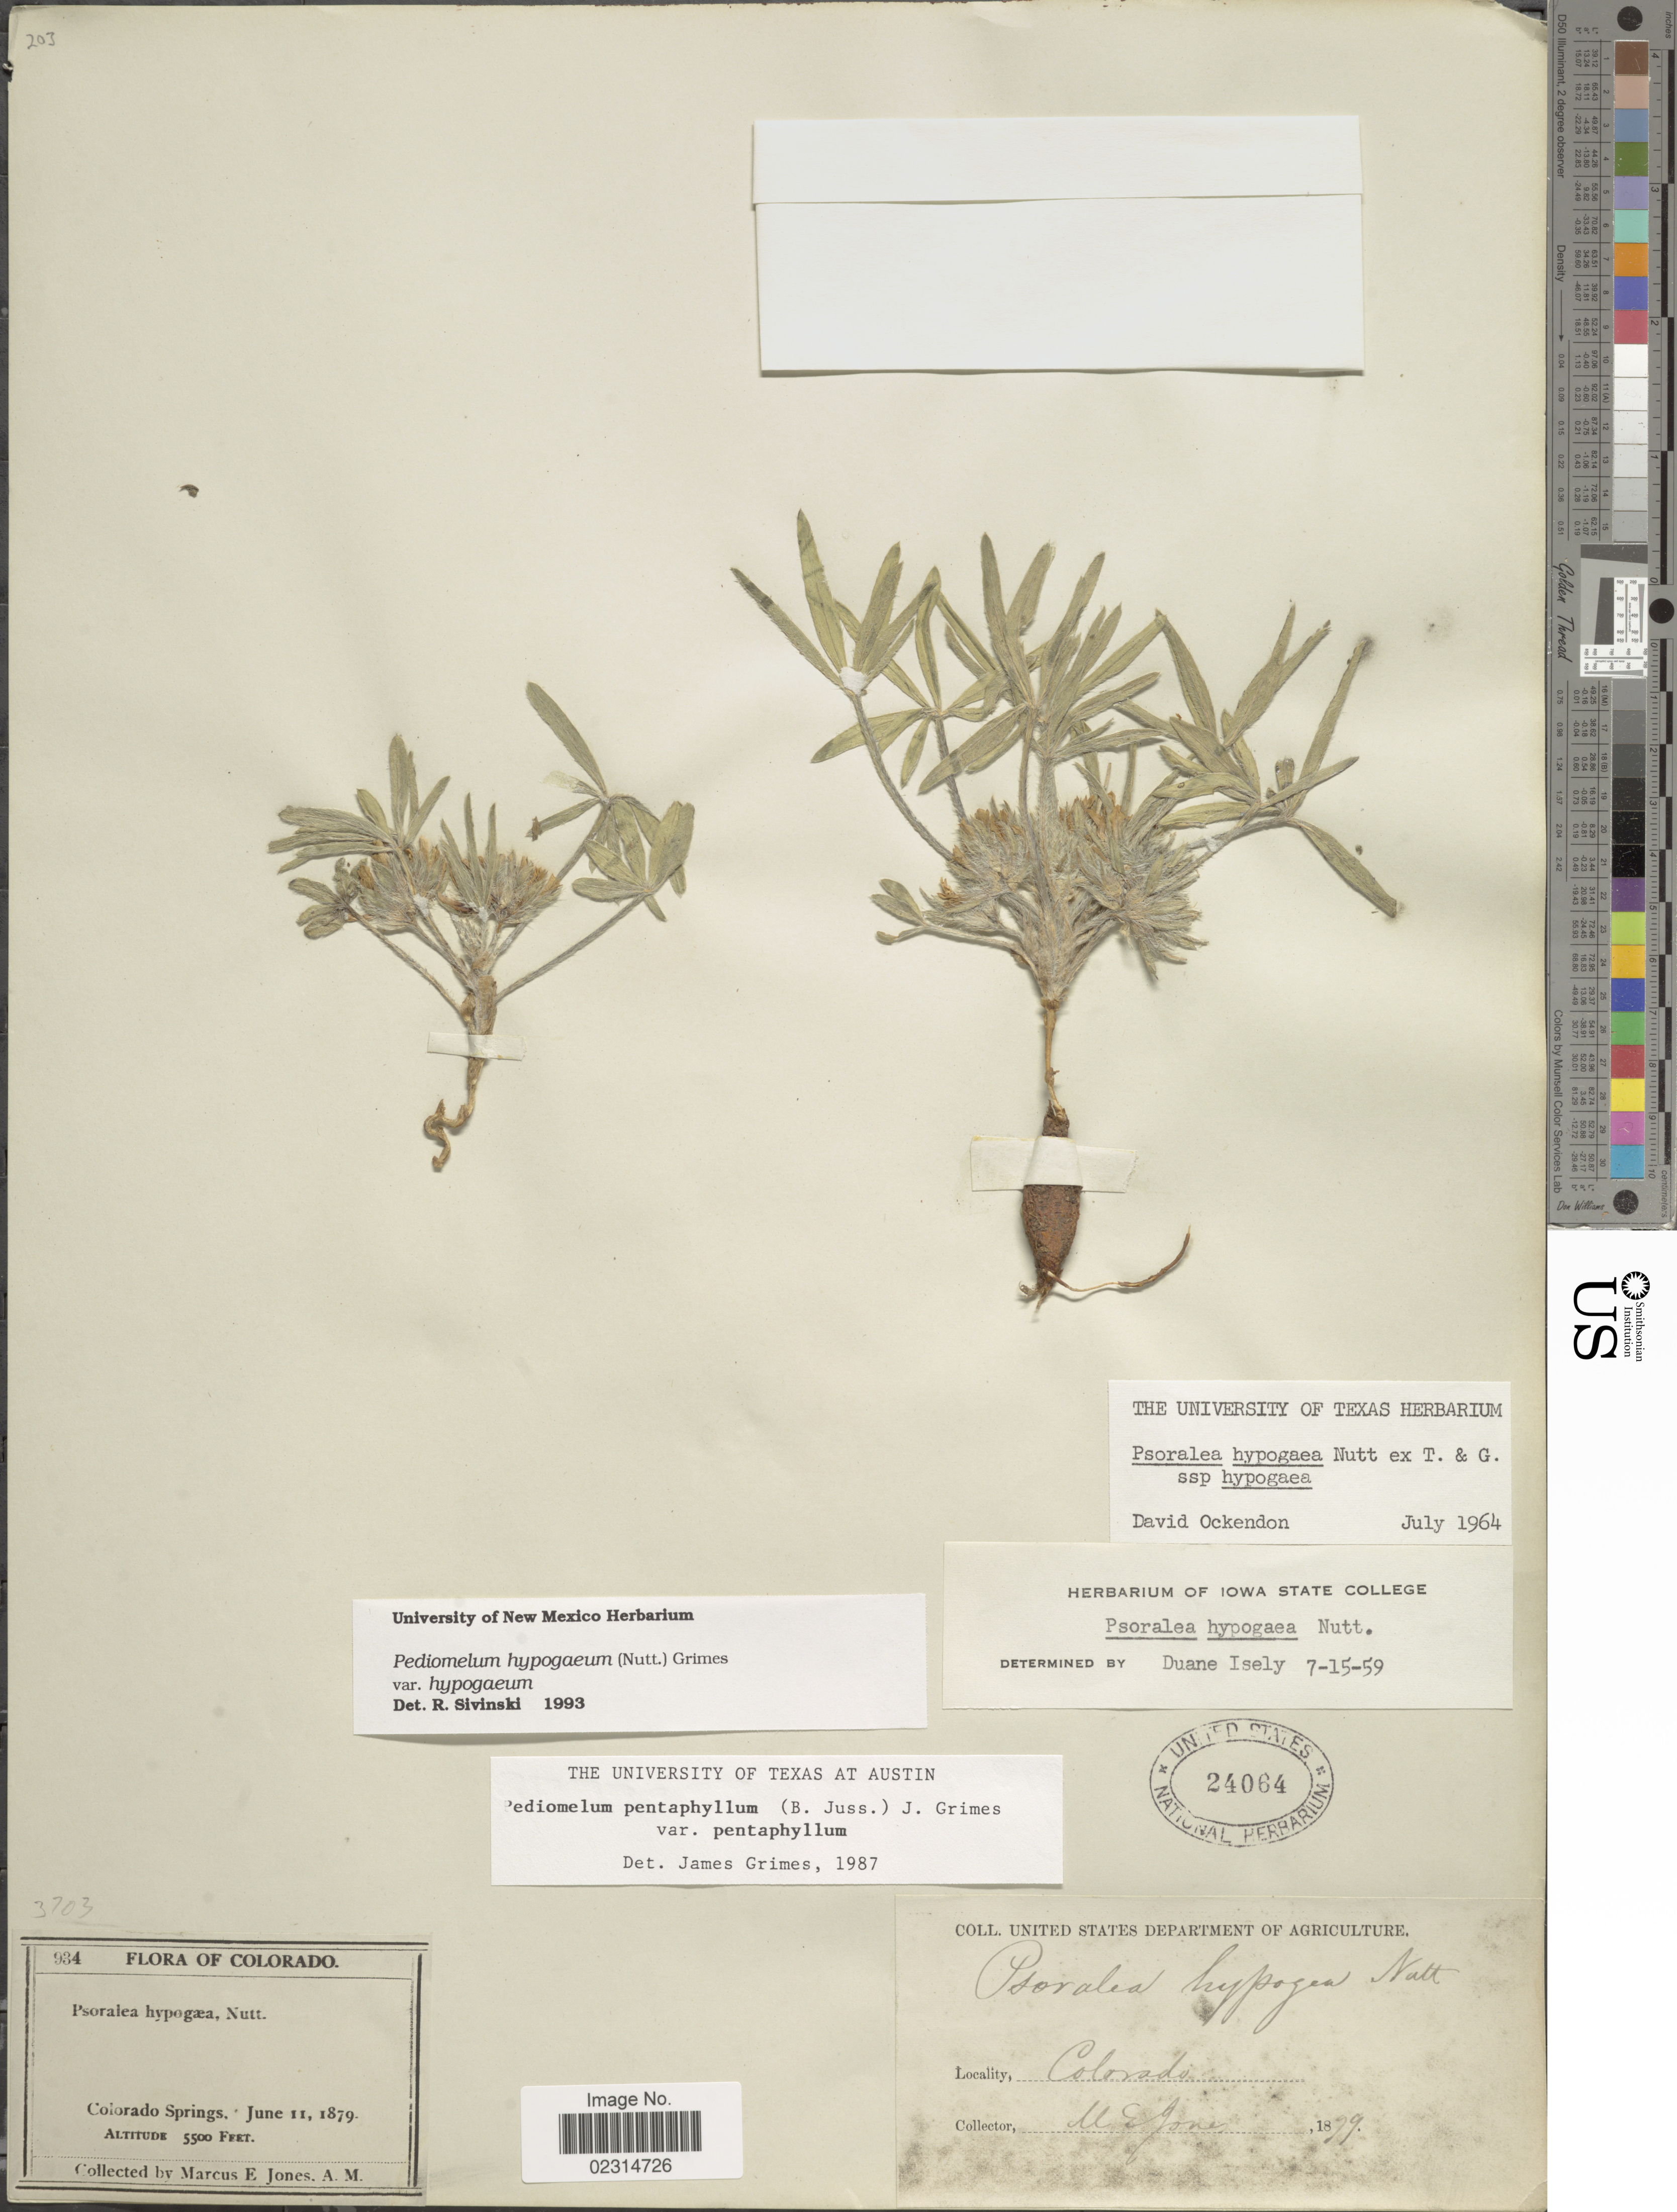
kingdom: Plantae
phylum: Tracheophyta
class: Magnoliopsida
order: Fabales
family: Fabaceae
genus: Pediomelum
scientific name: Pediomelum hypogaeum var. hypogaeum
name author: (Nutt.) Rydb.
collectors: M. E. Jones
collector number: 934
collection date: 1879-06-11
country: United States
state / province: Colorado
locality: Colorado Springs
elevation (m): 1676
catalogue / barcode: US 24064